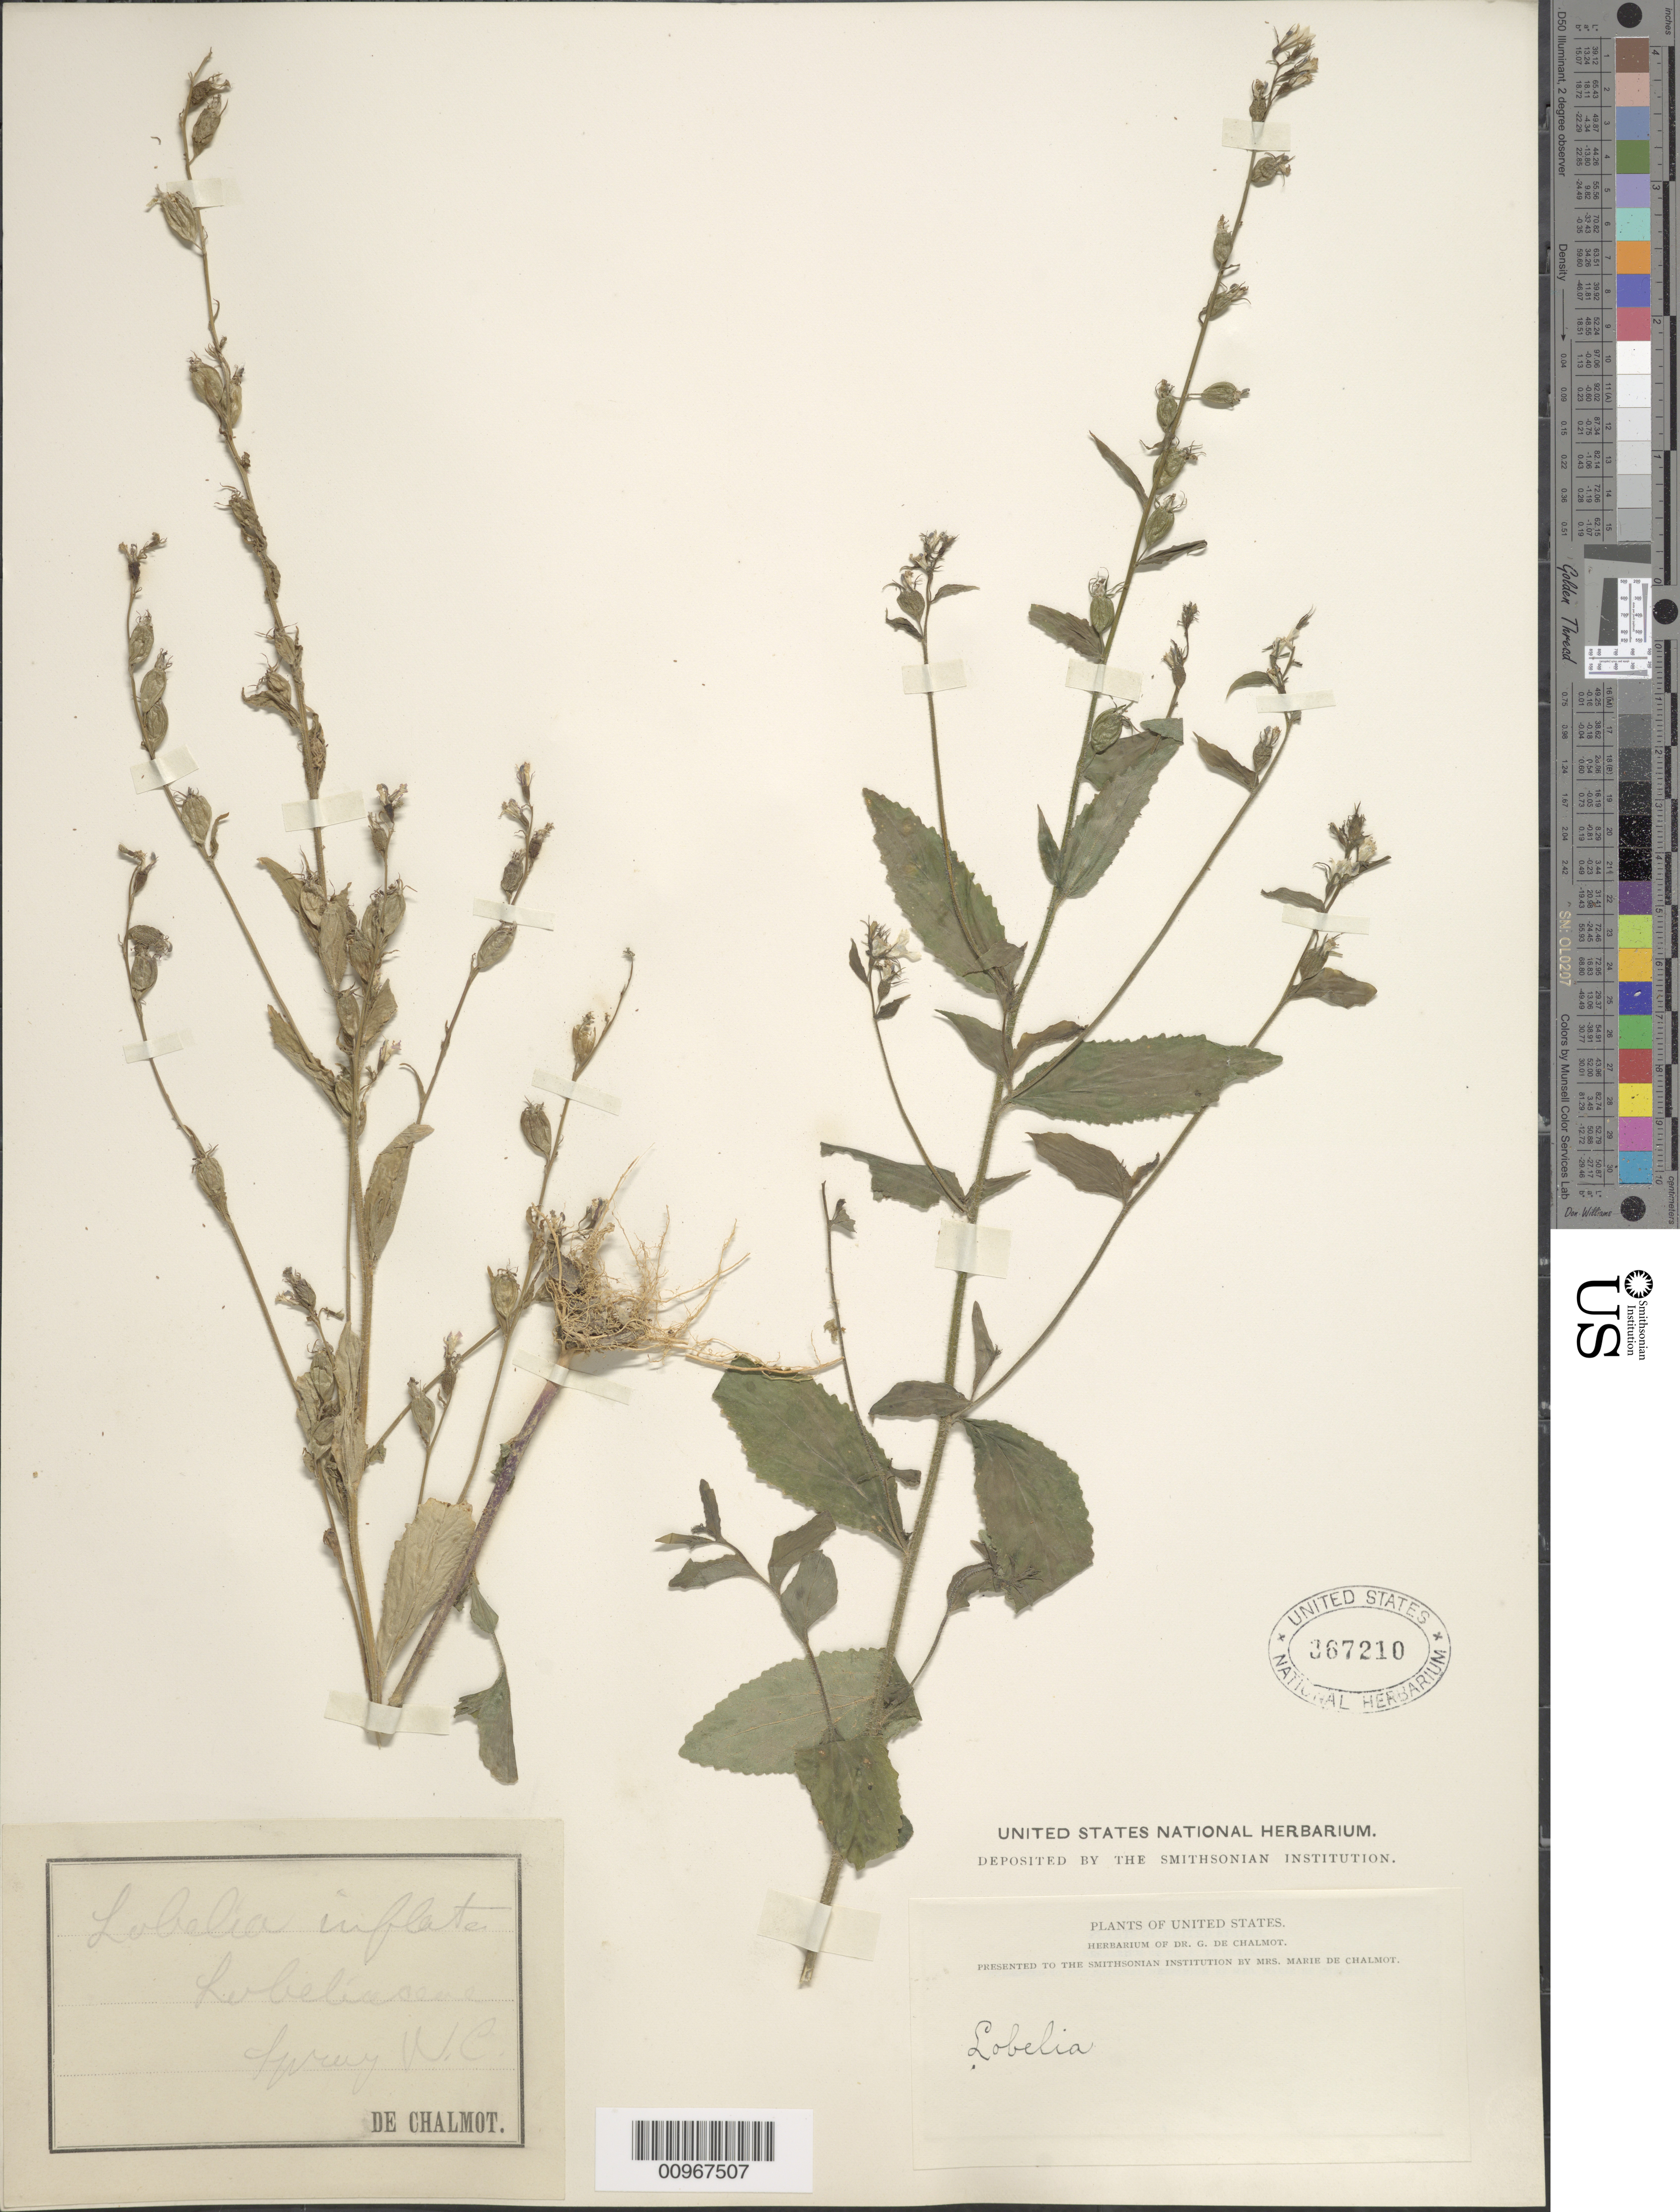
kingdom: Plantae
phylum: Tracheophyta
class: Magnoliopsida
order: Asterales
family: Campanulaceae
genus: Lobelia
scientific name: Lobelia inflata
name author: L.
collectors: G. de Chalmot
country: United States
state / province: North Carolina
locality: Spray.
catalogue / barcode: US 367210